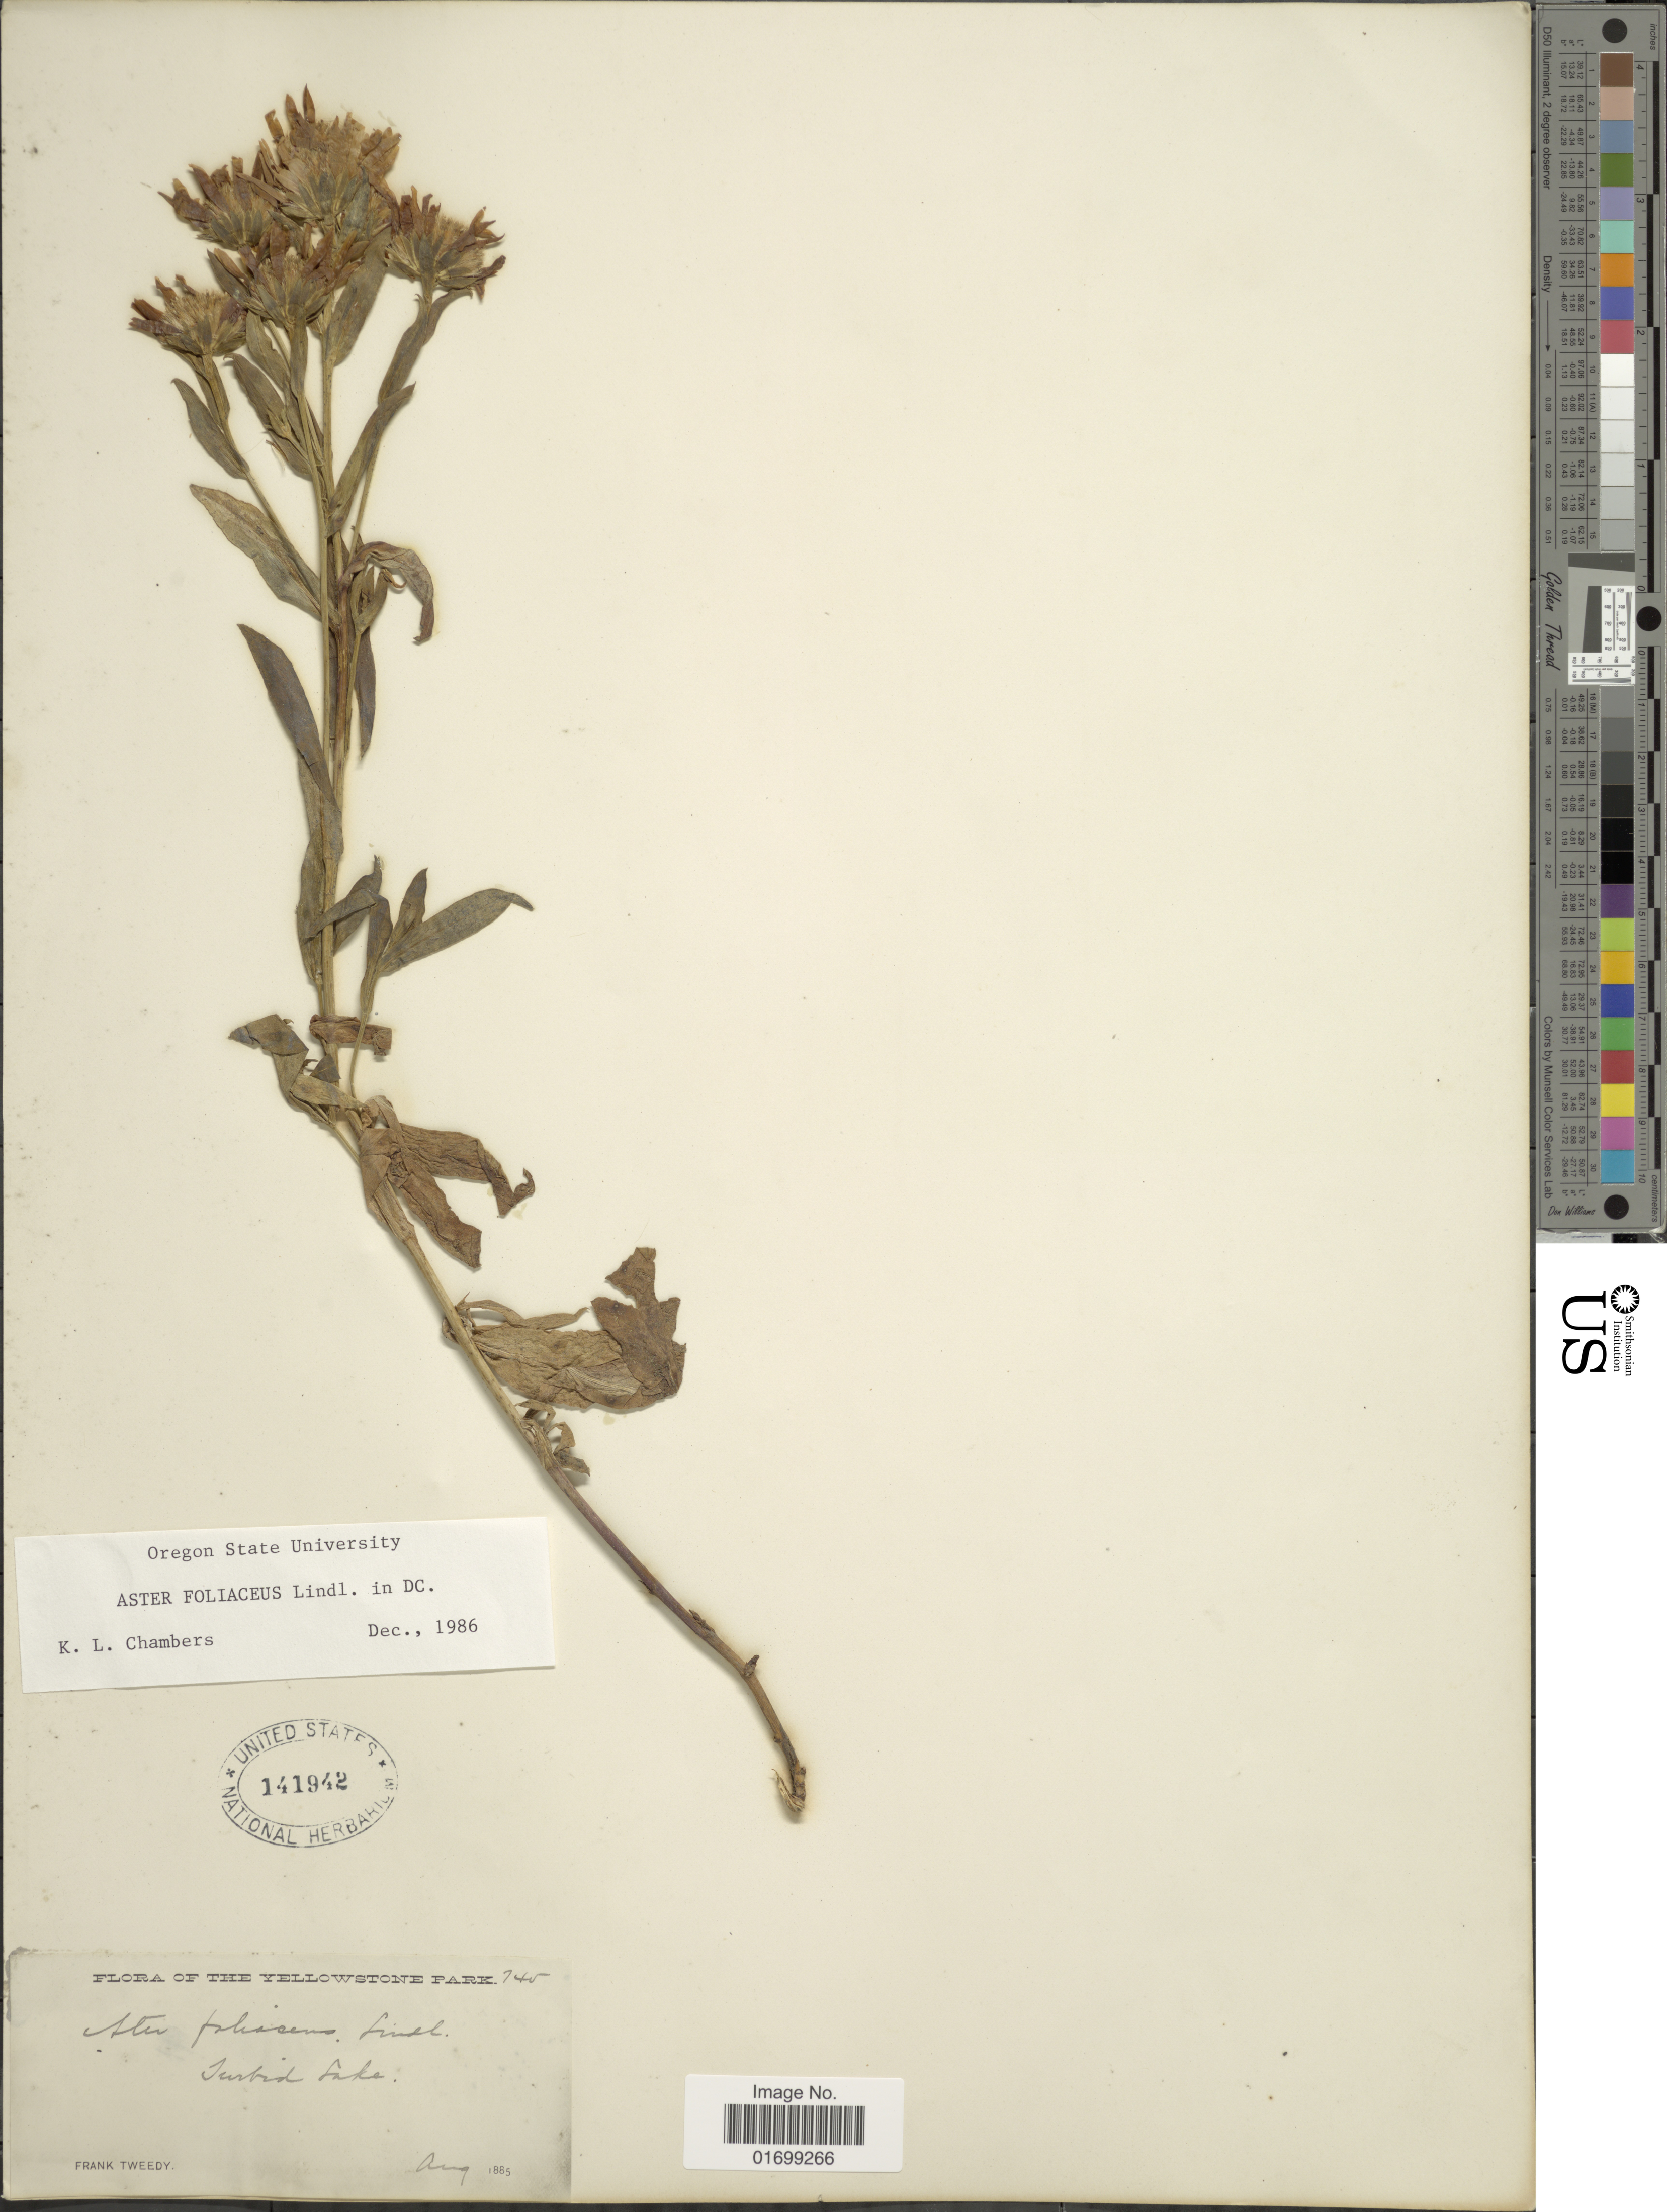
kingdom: Plantae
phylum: Tracheophyta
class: Magnoliopsida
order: Asterales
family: Asteraceae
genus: Symphyotrichum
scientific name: Symphyotrichum foliaceum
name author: (Lindl. ex DC.) G.L. Nesom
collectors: F. Tweedy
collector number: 745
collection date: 1885-08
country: United States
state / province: Wyoming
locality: Yellowstone Park, Turbid Lake.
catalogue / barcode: US 141942